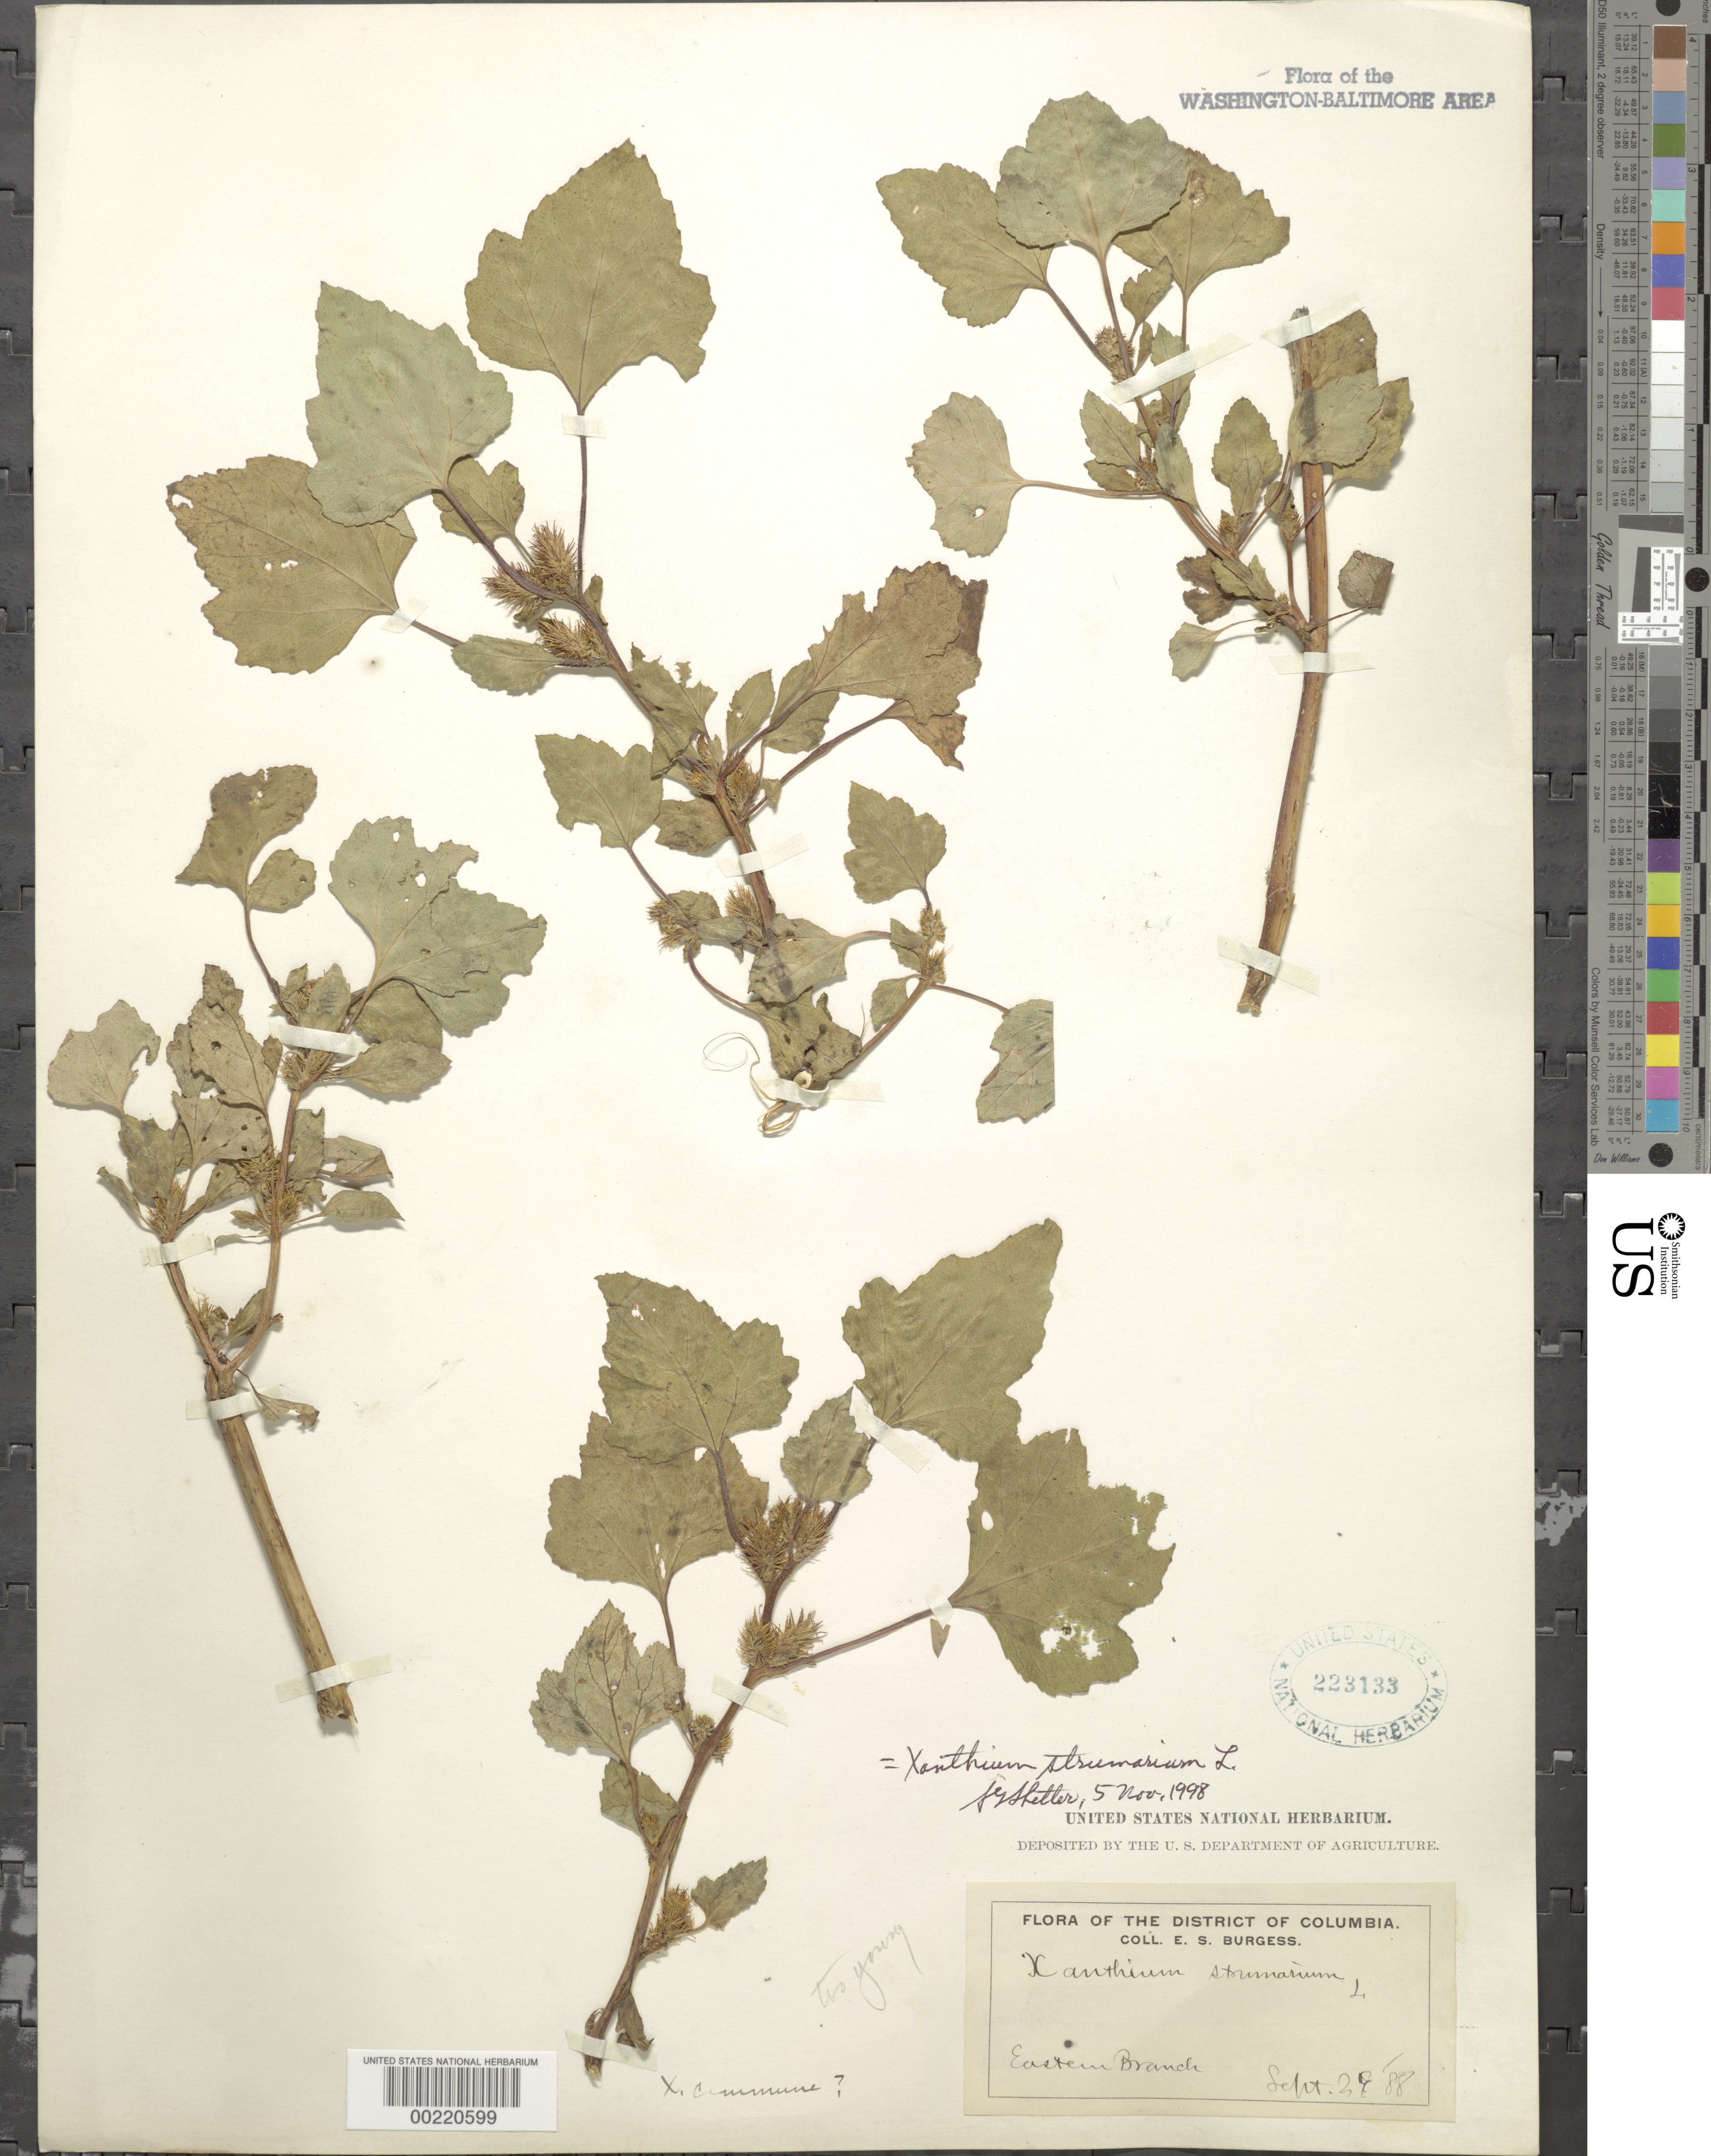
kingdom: Plantae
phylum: Tracheophyta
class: Magnoliopsida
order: Asterales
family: Asteraceae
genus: Xanthium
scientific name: Xanthium strumarium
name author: L.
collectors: E. Burgess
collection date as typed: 29 Sep 1888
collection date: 1888-09-29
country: United States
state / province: District of Columbia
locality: Eastern Branch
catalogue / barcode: US 223133